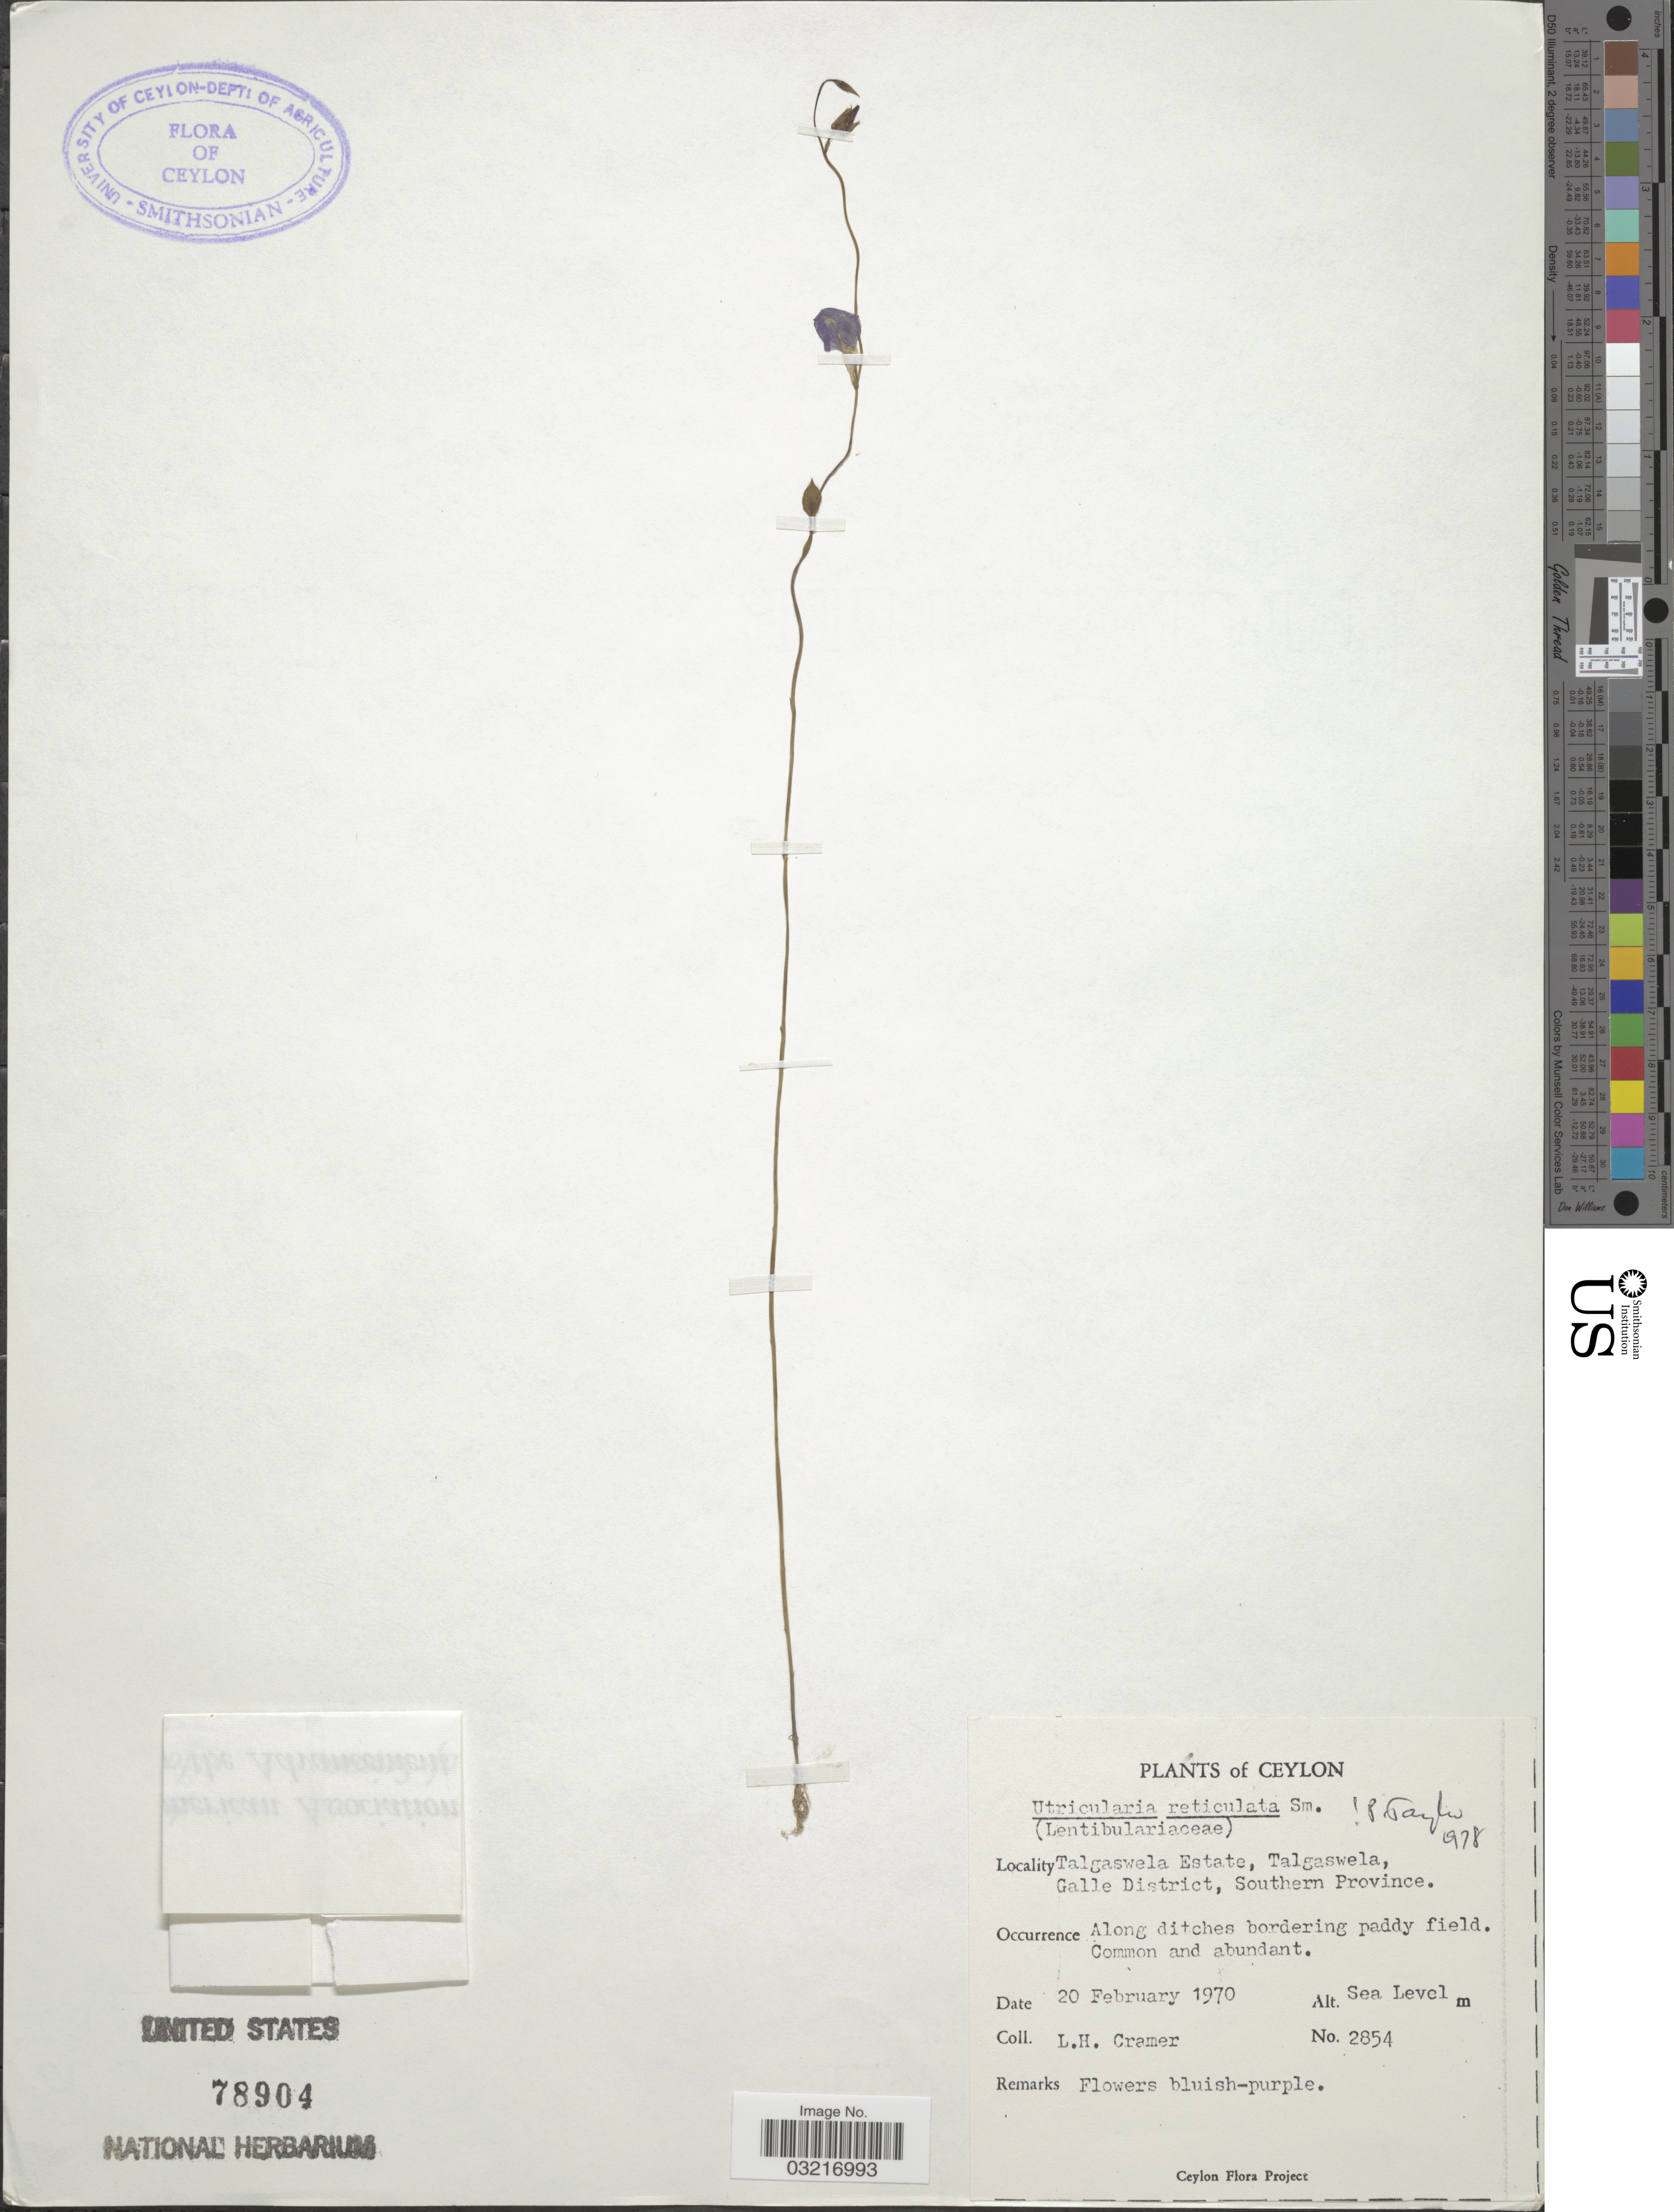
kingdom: Plantae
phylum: Tracheophyta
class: Magnoliopsida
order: Lamiales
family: Lentibulariaceae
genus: Utricularia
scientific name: Utricularia reticulata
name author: Sm.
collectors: L. H. Cramer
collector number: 2854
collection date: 1970-02-20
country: Sri Lanka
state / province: Southern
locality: Ceylon, Talgaswela Estate, Talgaswela, Galle District.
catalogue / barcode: US 78904